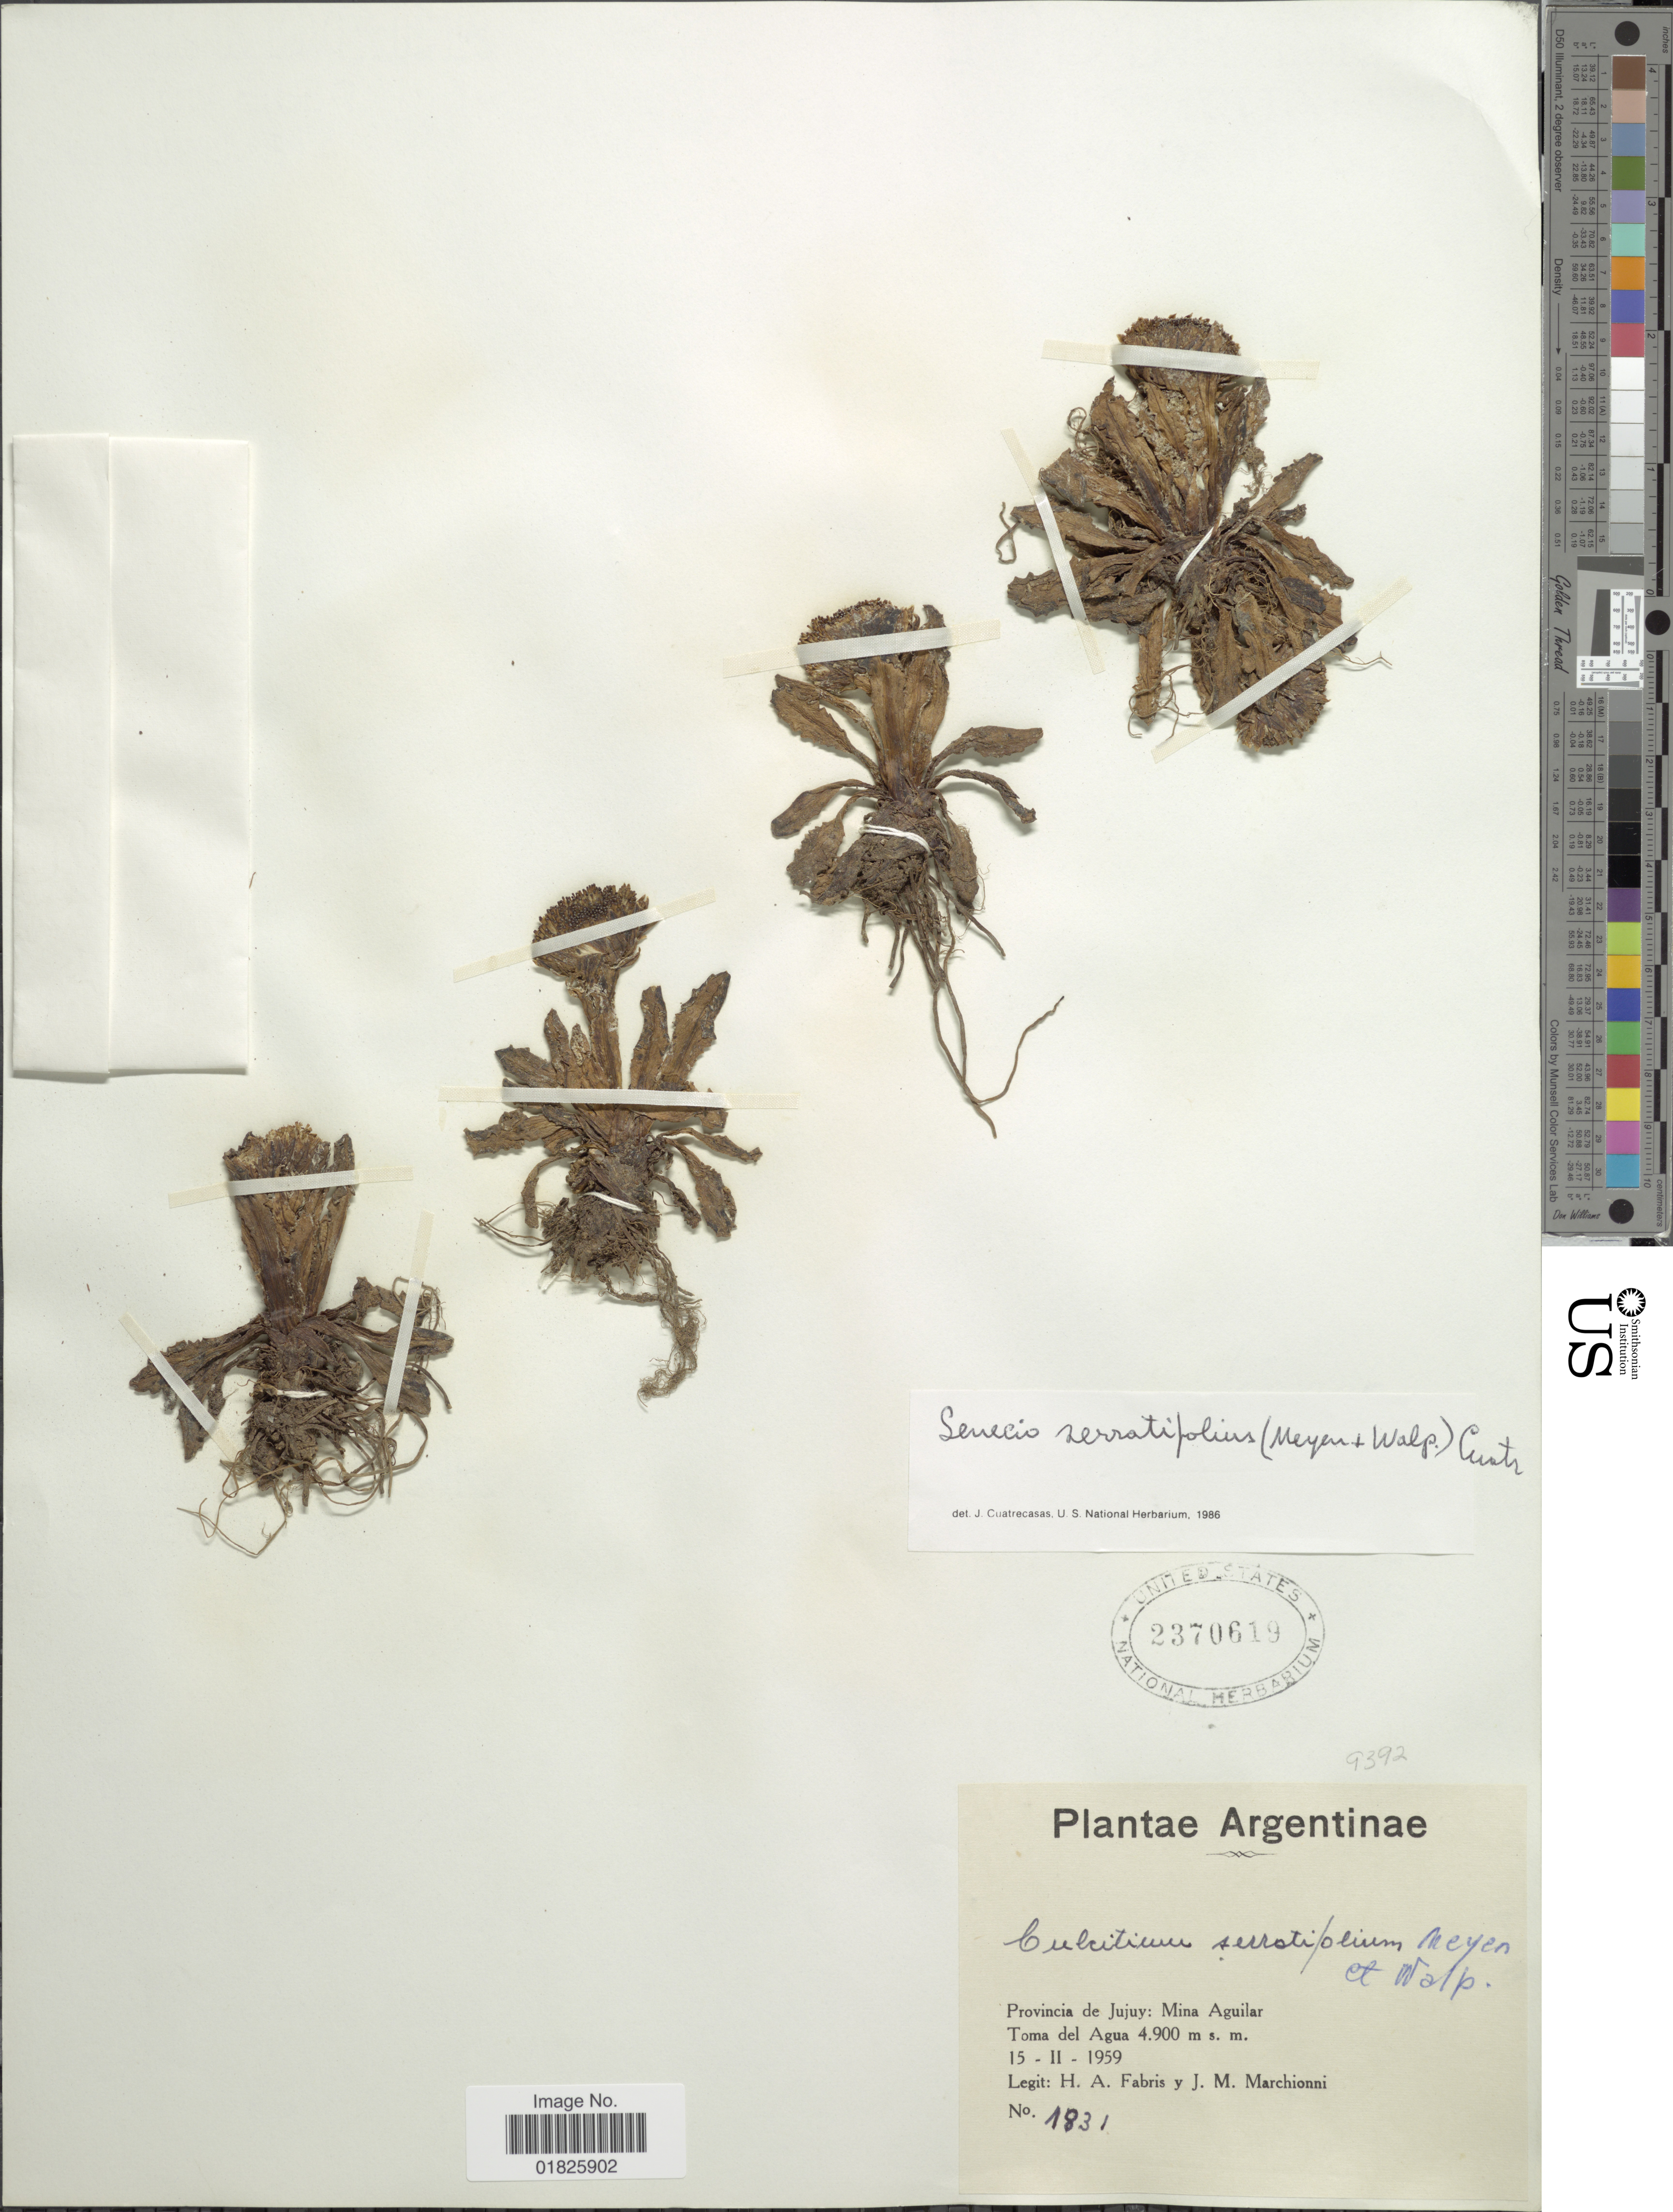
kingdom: Plantae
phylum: Tracheophyta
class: Magnoliopsida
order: Asterales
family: Asteraceae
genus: Senecio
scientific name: Senecio serratifolius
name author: (Meyen & Walp.) Cuatrec.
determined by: Salomon, Luciana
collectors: H. A. Fabris & J. Marchionni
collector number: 1831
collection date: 1959-02-15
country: Argentina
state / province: Jujuy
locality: Mina Aguilar, Toma del Agua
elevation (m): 4900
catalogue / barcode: US 2370619